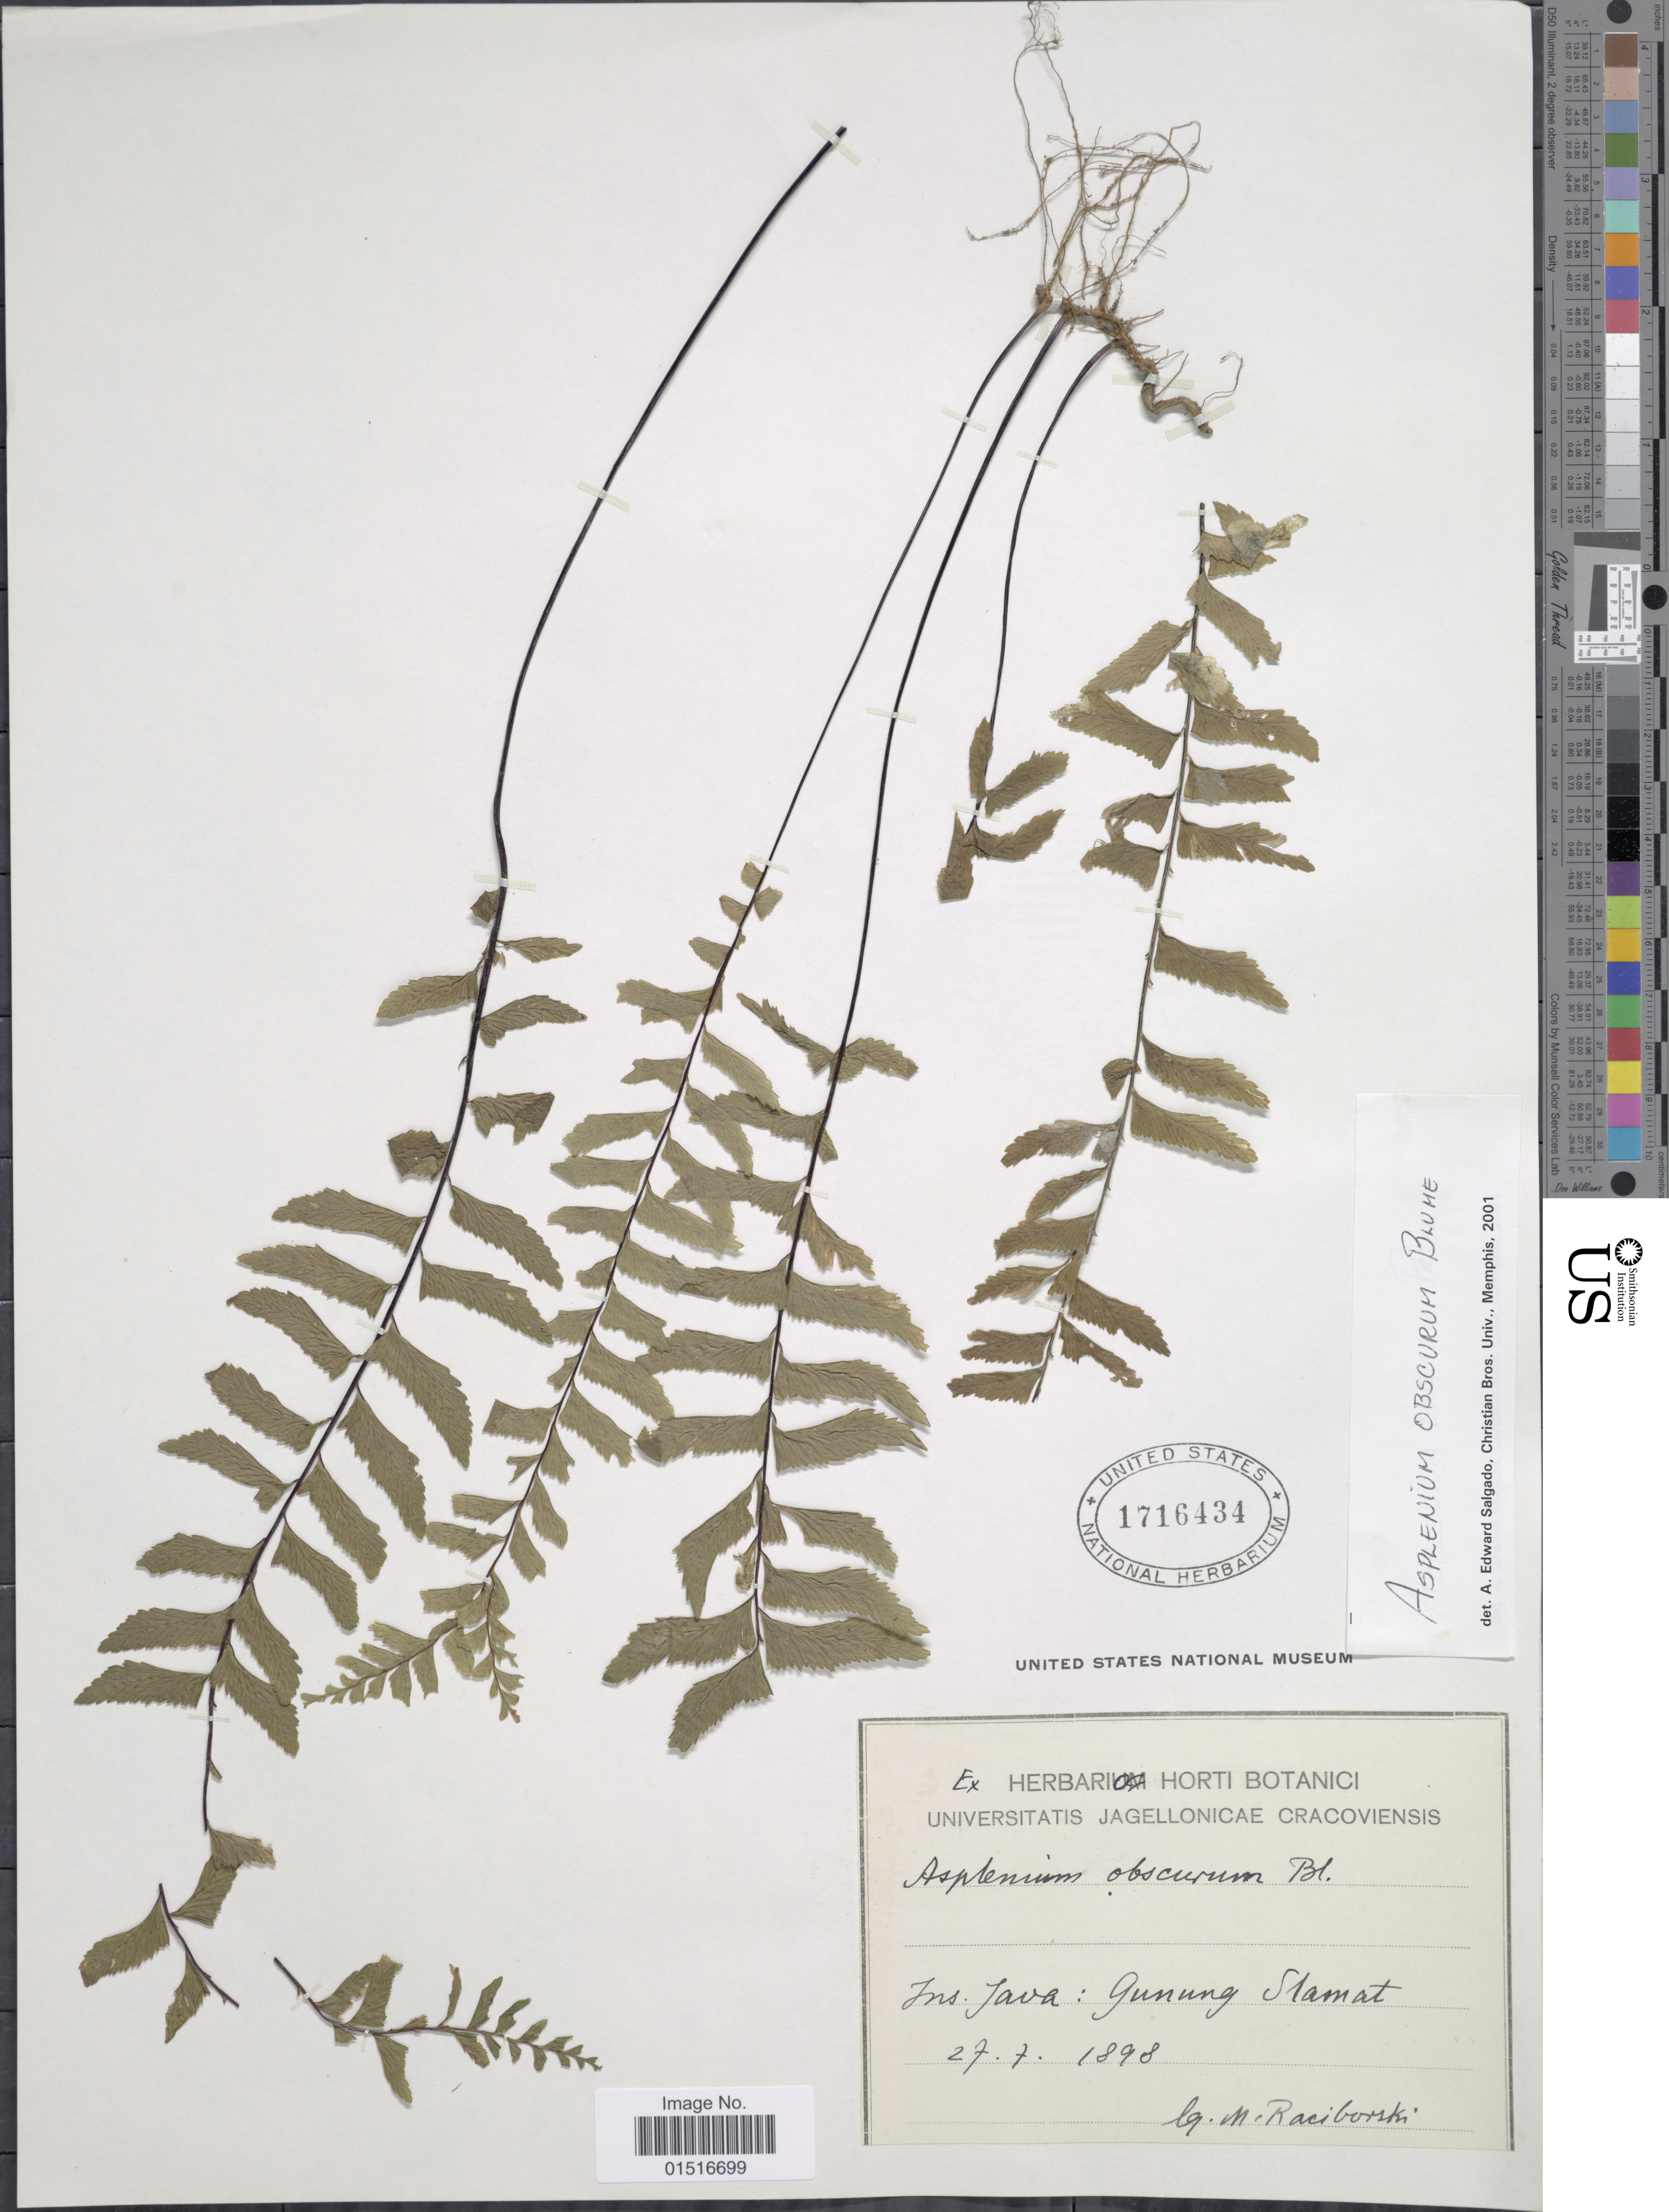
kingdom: Plantae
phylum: Tracheophyta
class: Polypodiopsida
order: Polypodiales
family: Aspleniaceae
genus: Asplenium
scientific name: Asplenium obscurum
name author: Blume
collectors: M. Raciborski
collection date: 1898-07-27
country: Indonesia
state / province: Java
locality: Ins. java: Gunung Stamat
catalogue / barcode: US 1716434